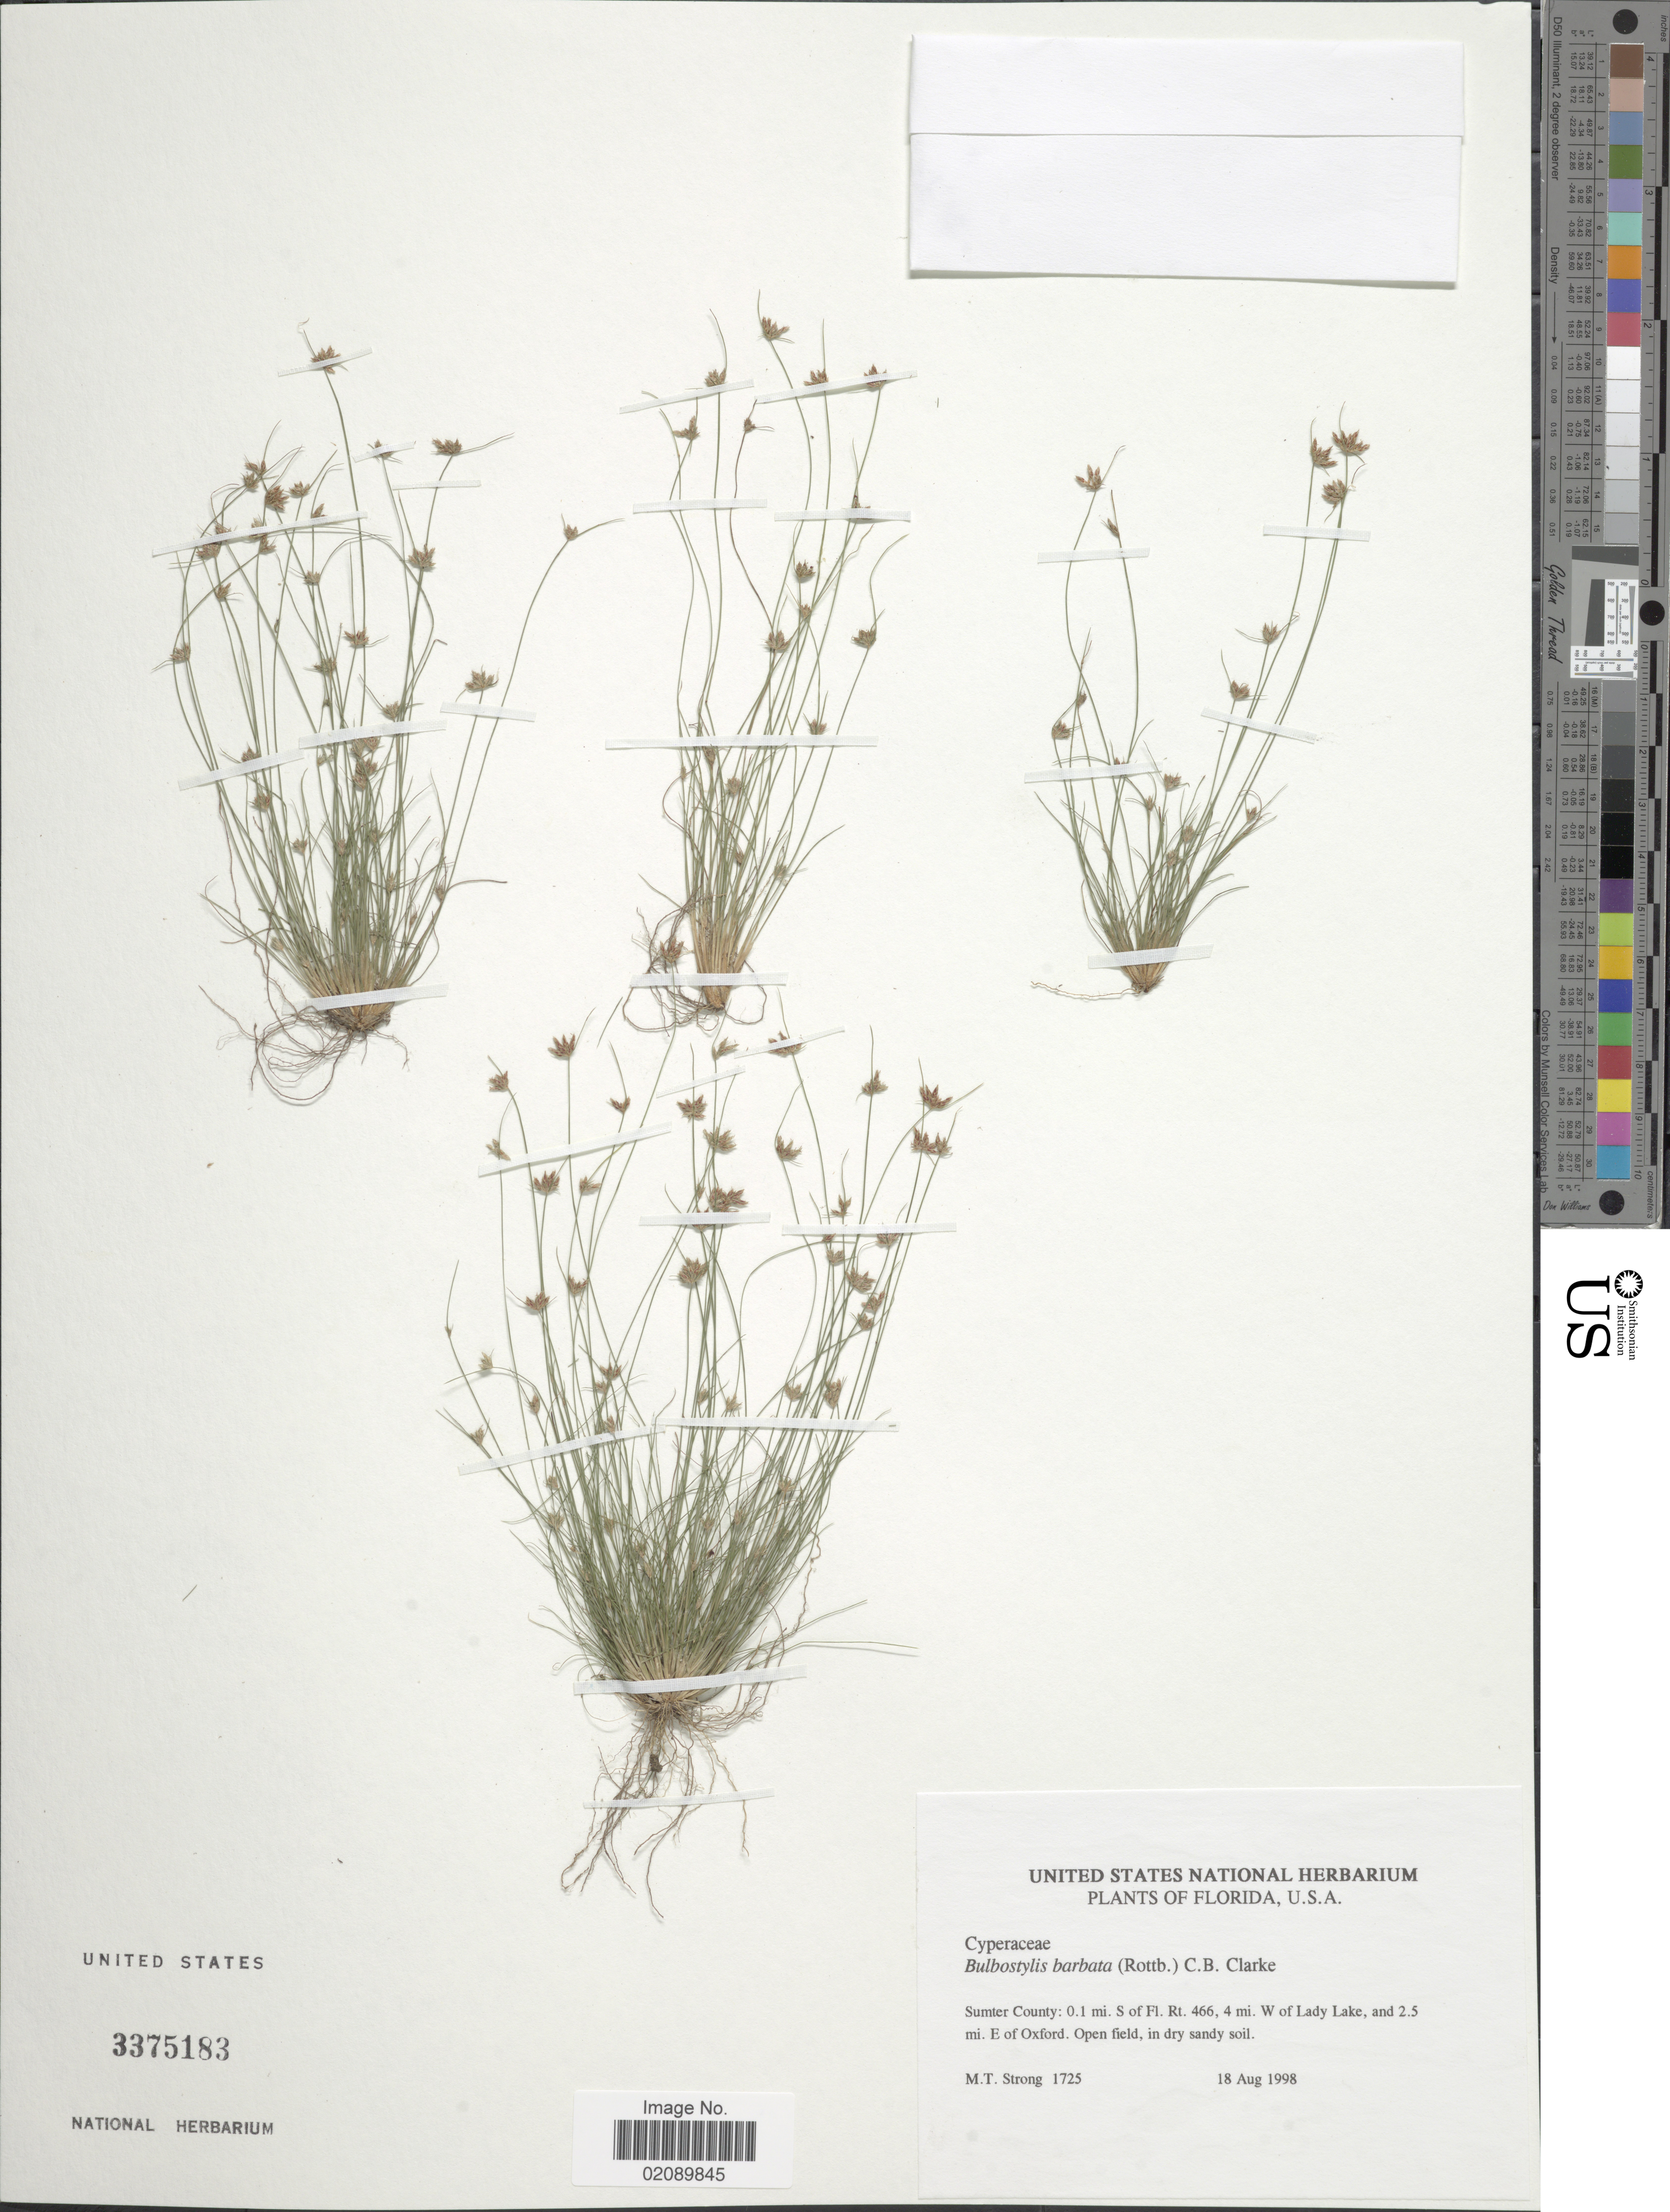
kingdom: Plantae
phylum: Tracheophyta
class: Liliopsida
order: Poales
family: Cyperaceae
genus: Bulbostylis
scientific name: Bulbostylis barbata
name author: (Rottb.) C.B. Clarke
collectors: M. T. Strong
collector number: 1725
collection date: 1998-08-18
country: United States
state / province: Florida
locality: Sumter County: 0.1 mi. S. of Fl. Rt. 466, 4 mi. W of Lady Lake, and 2.5 mi. e of Oxford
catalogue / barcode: US 3375183